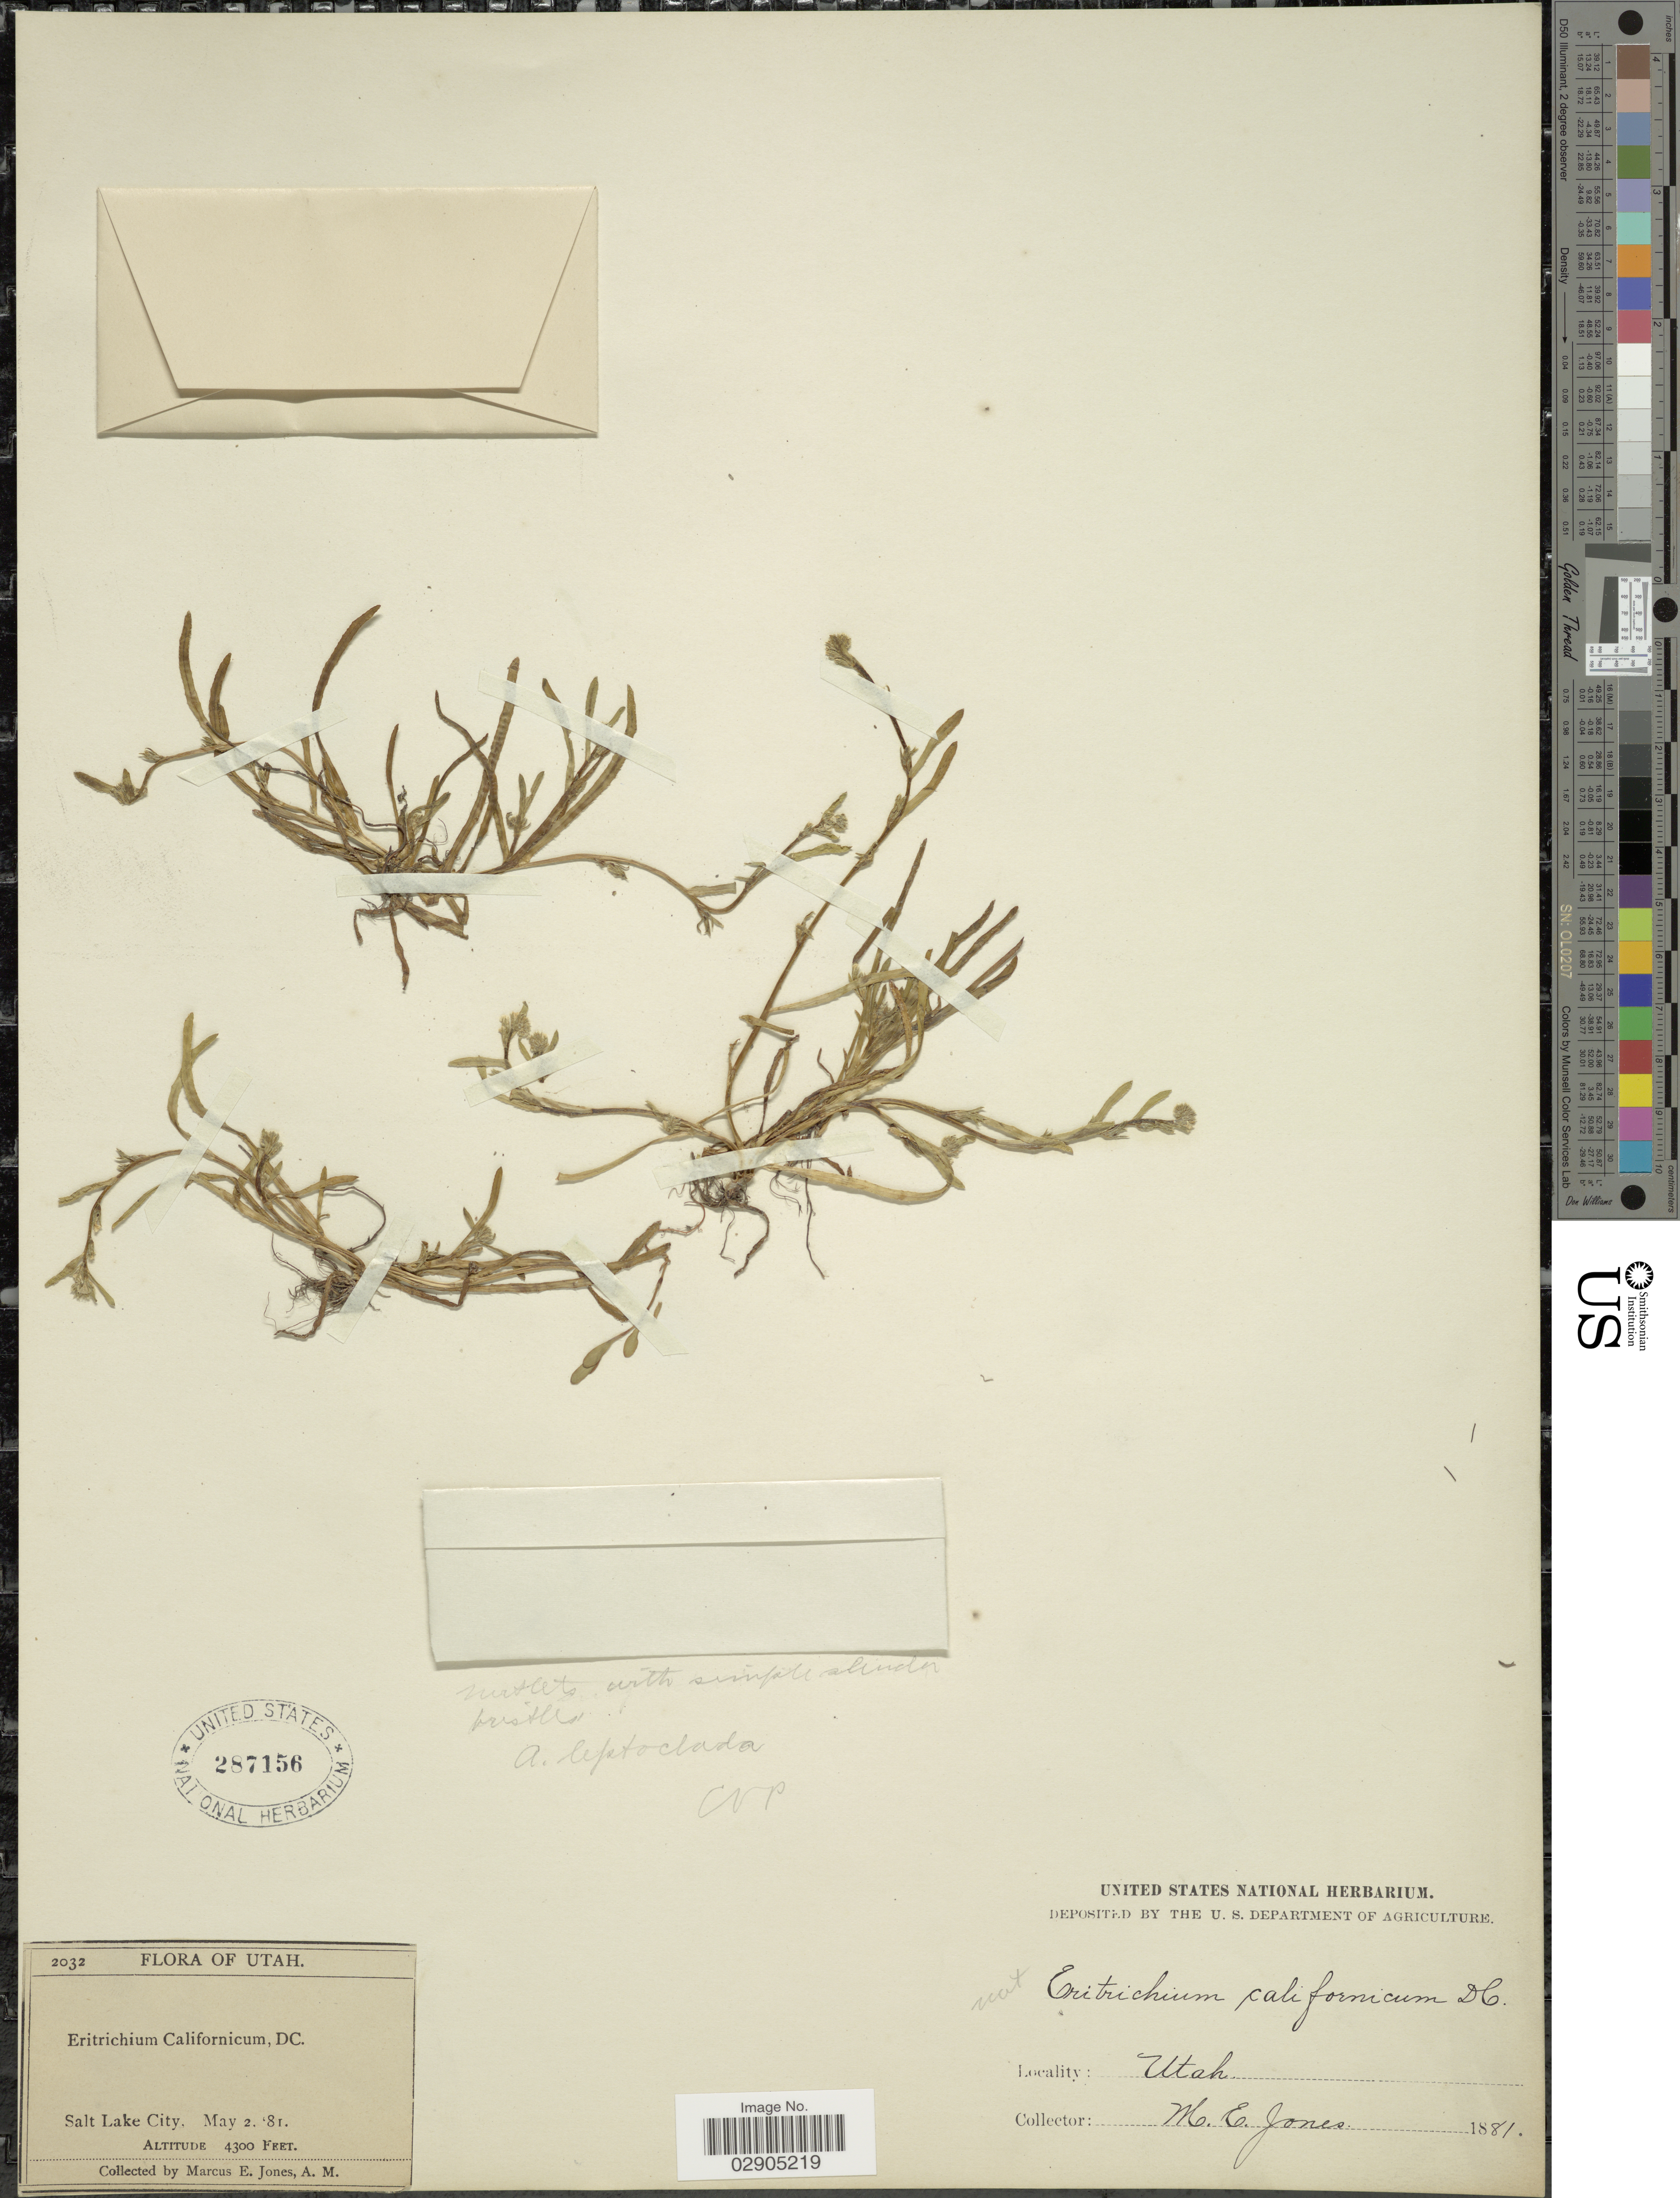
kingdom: Plantae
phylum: Tracheophyta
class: Magnoliopsida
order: Boraginales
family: Boraginaceae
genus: Allocarya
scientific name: Allocarya leptoclada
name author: Greene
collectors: M. E. Jones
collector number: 2032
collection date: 1881-05-02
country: United States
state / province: Utah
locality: Salt Lake City.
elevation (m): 1311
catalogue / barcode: US 287156